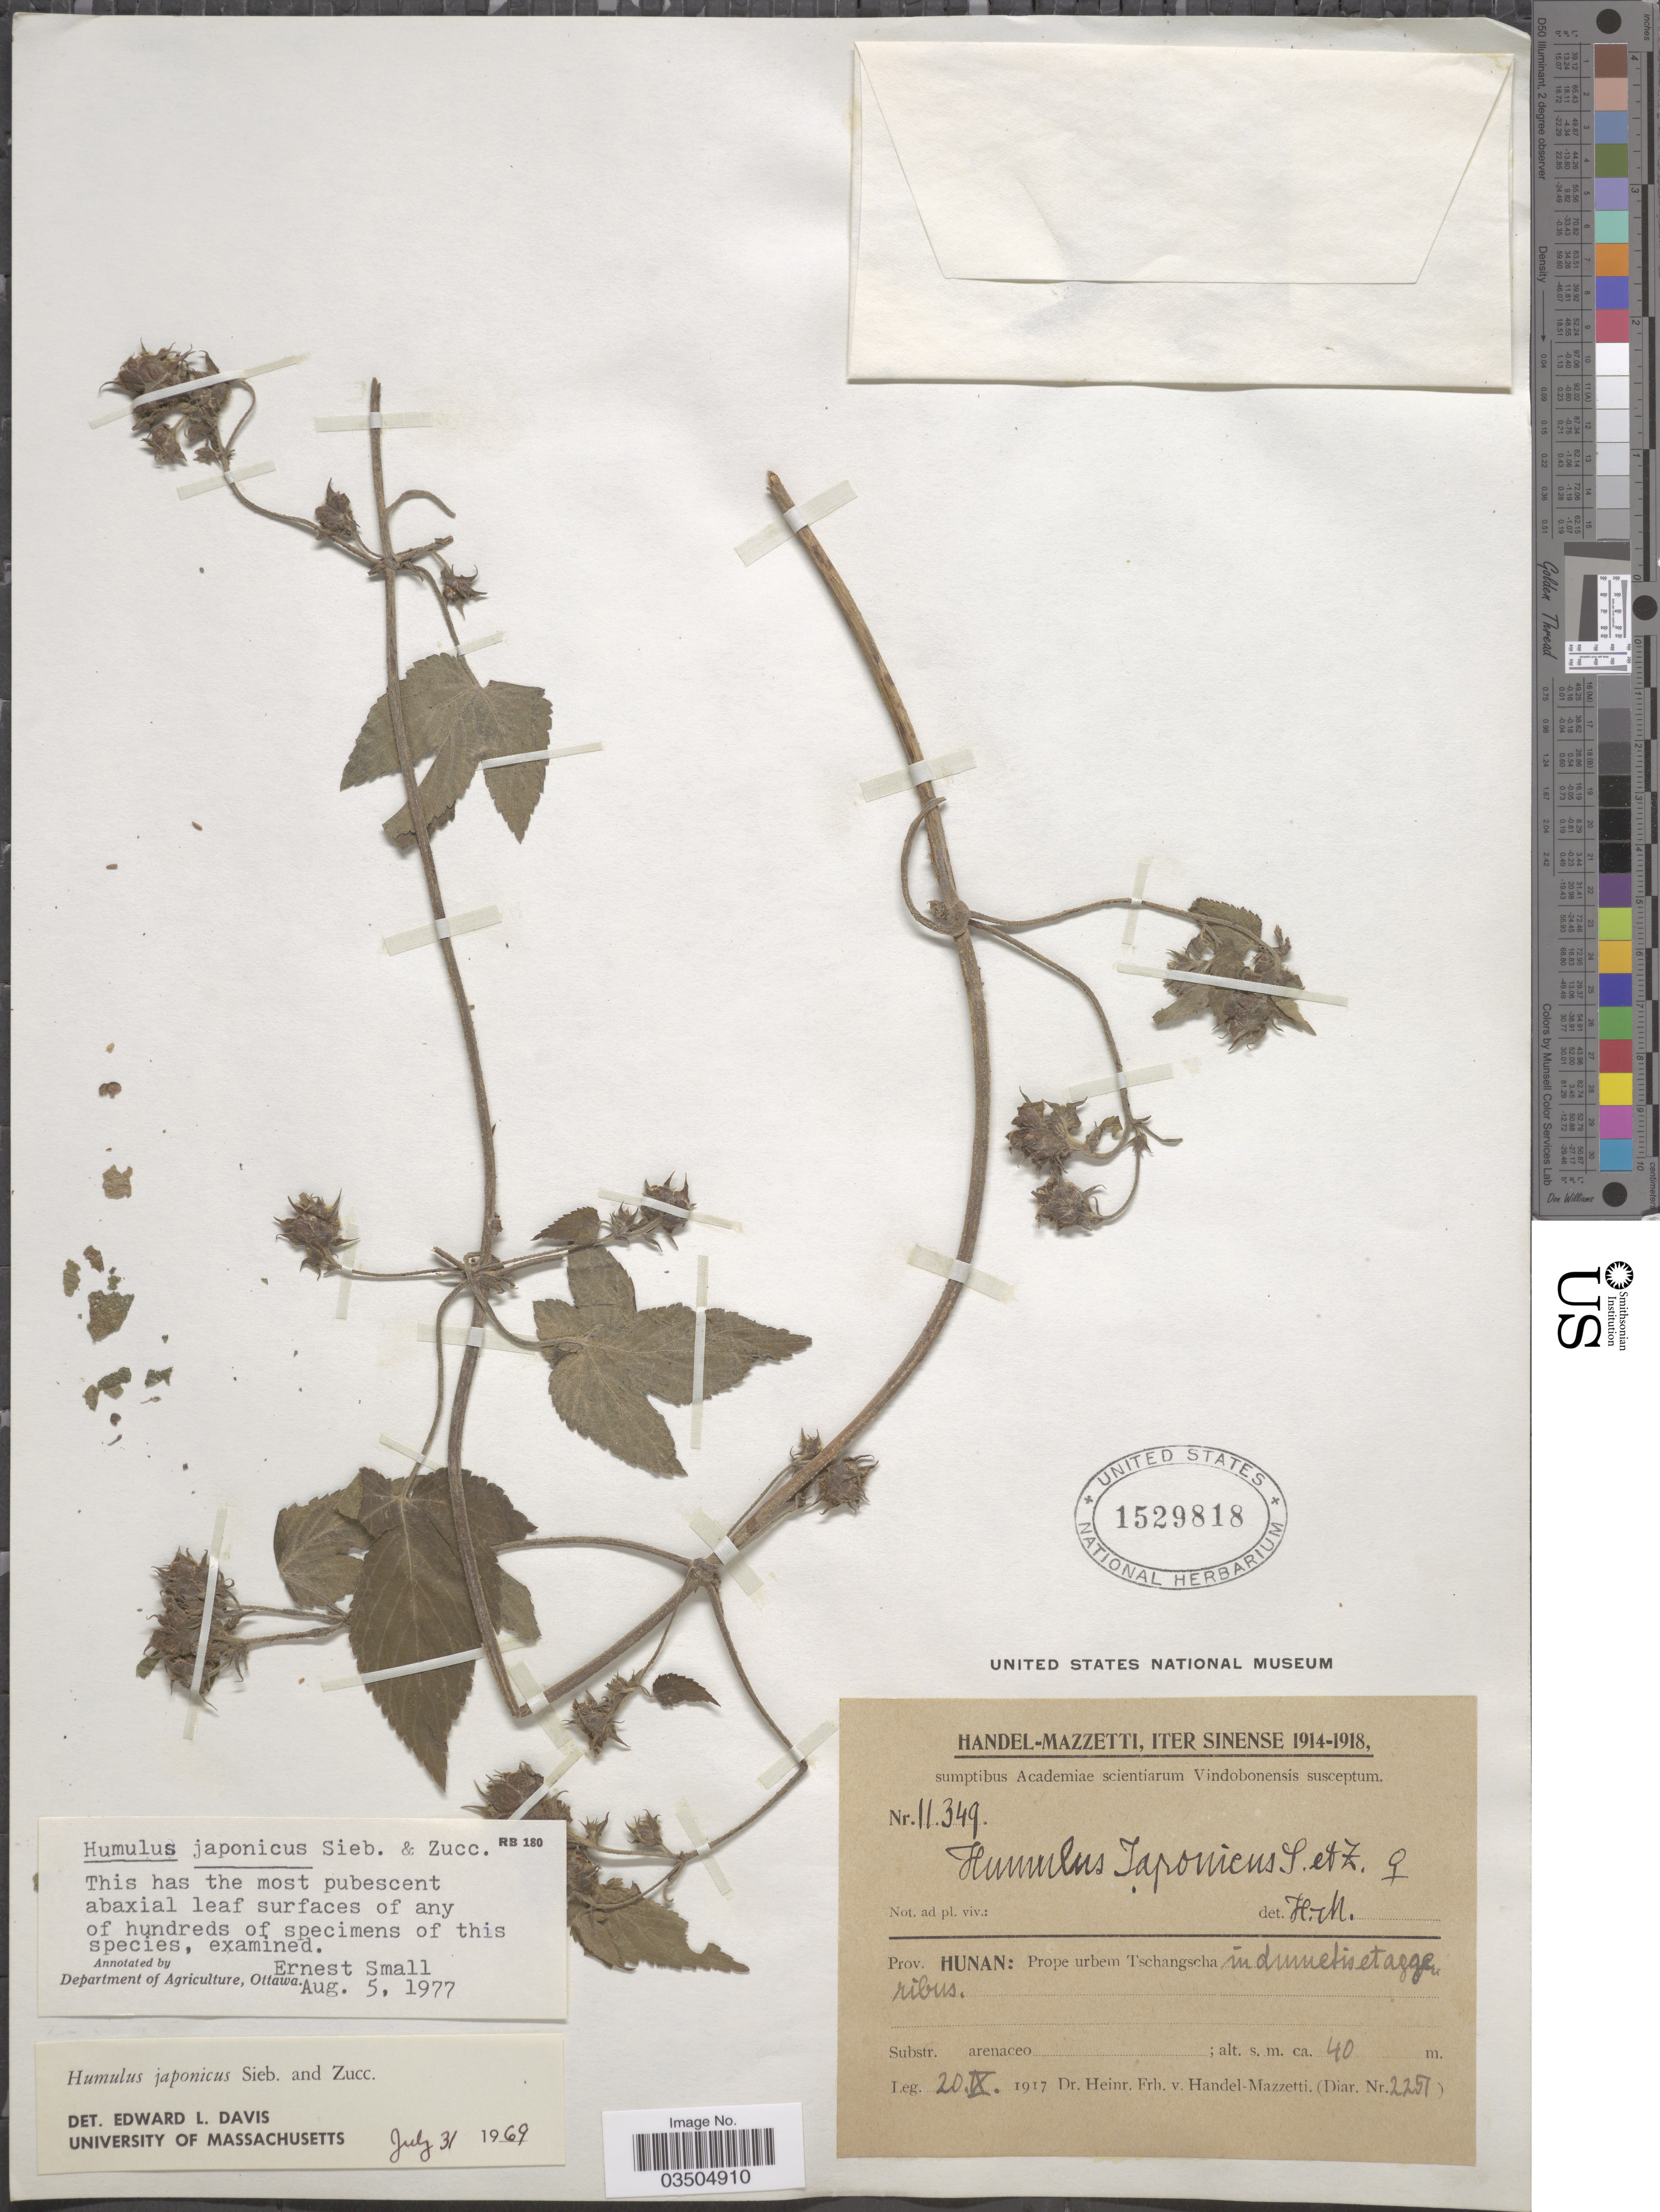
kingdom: Plantae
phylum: Tracheophyta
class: Magnoliopsida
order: Rosales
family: Cannabaceae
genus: Humulus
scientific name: Humulus japonicus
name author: Siebold & Zucc.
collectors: H. Handel-Mazzetti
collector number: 11349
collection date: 1917-09-20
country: China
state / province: Hunan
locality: Iter Sinense. Prope urbem Tsangscha.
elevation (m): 40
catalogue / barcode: US 1529818